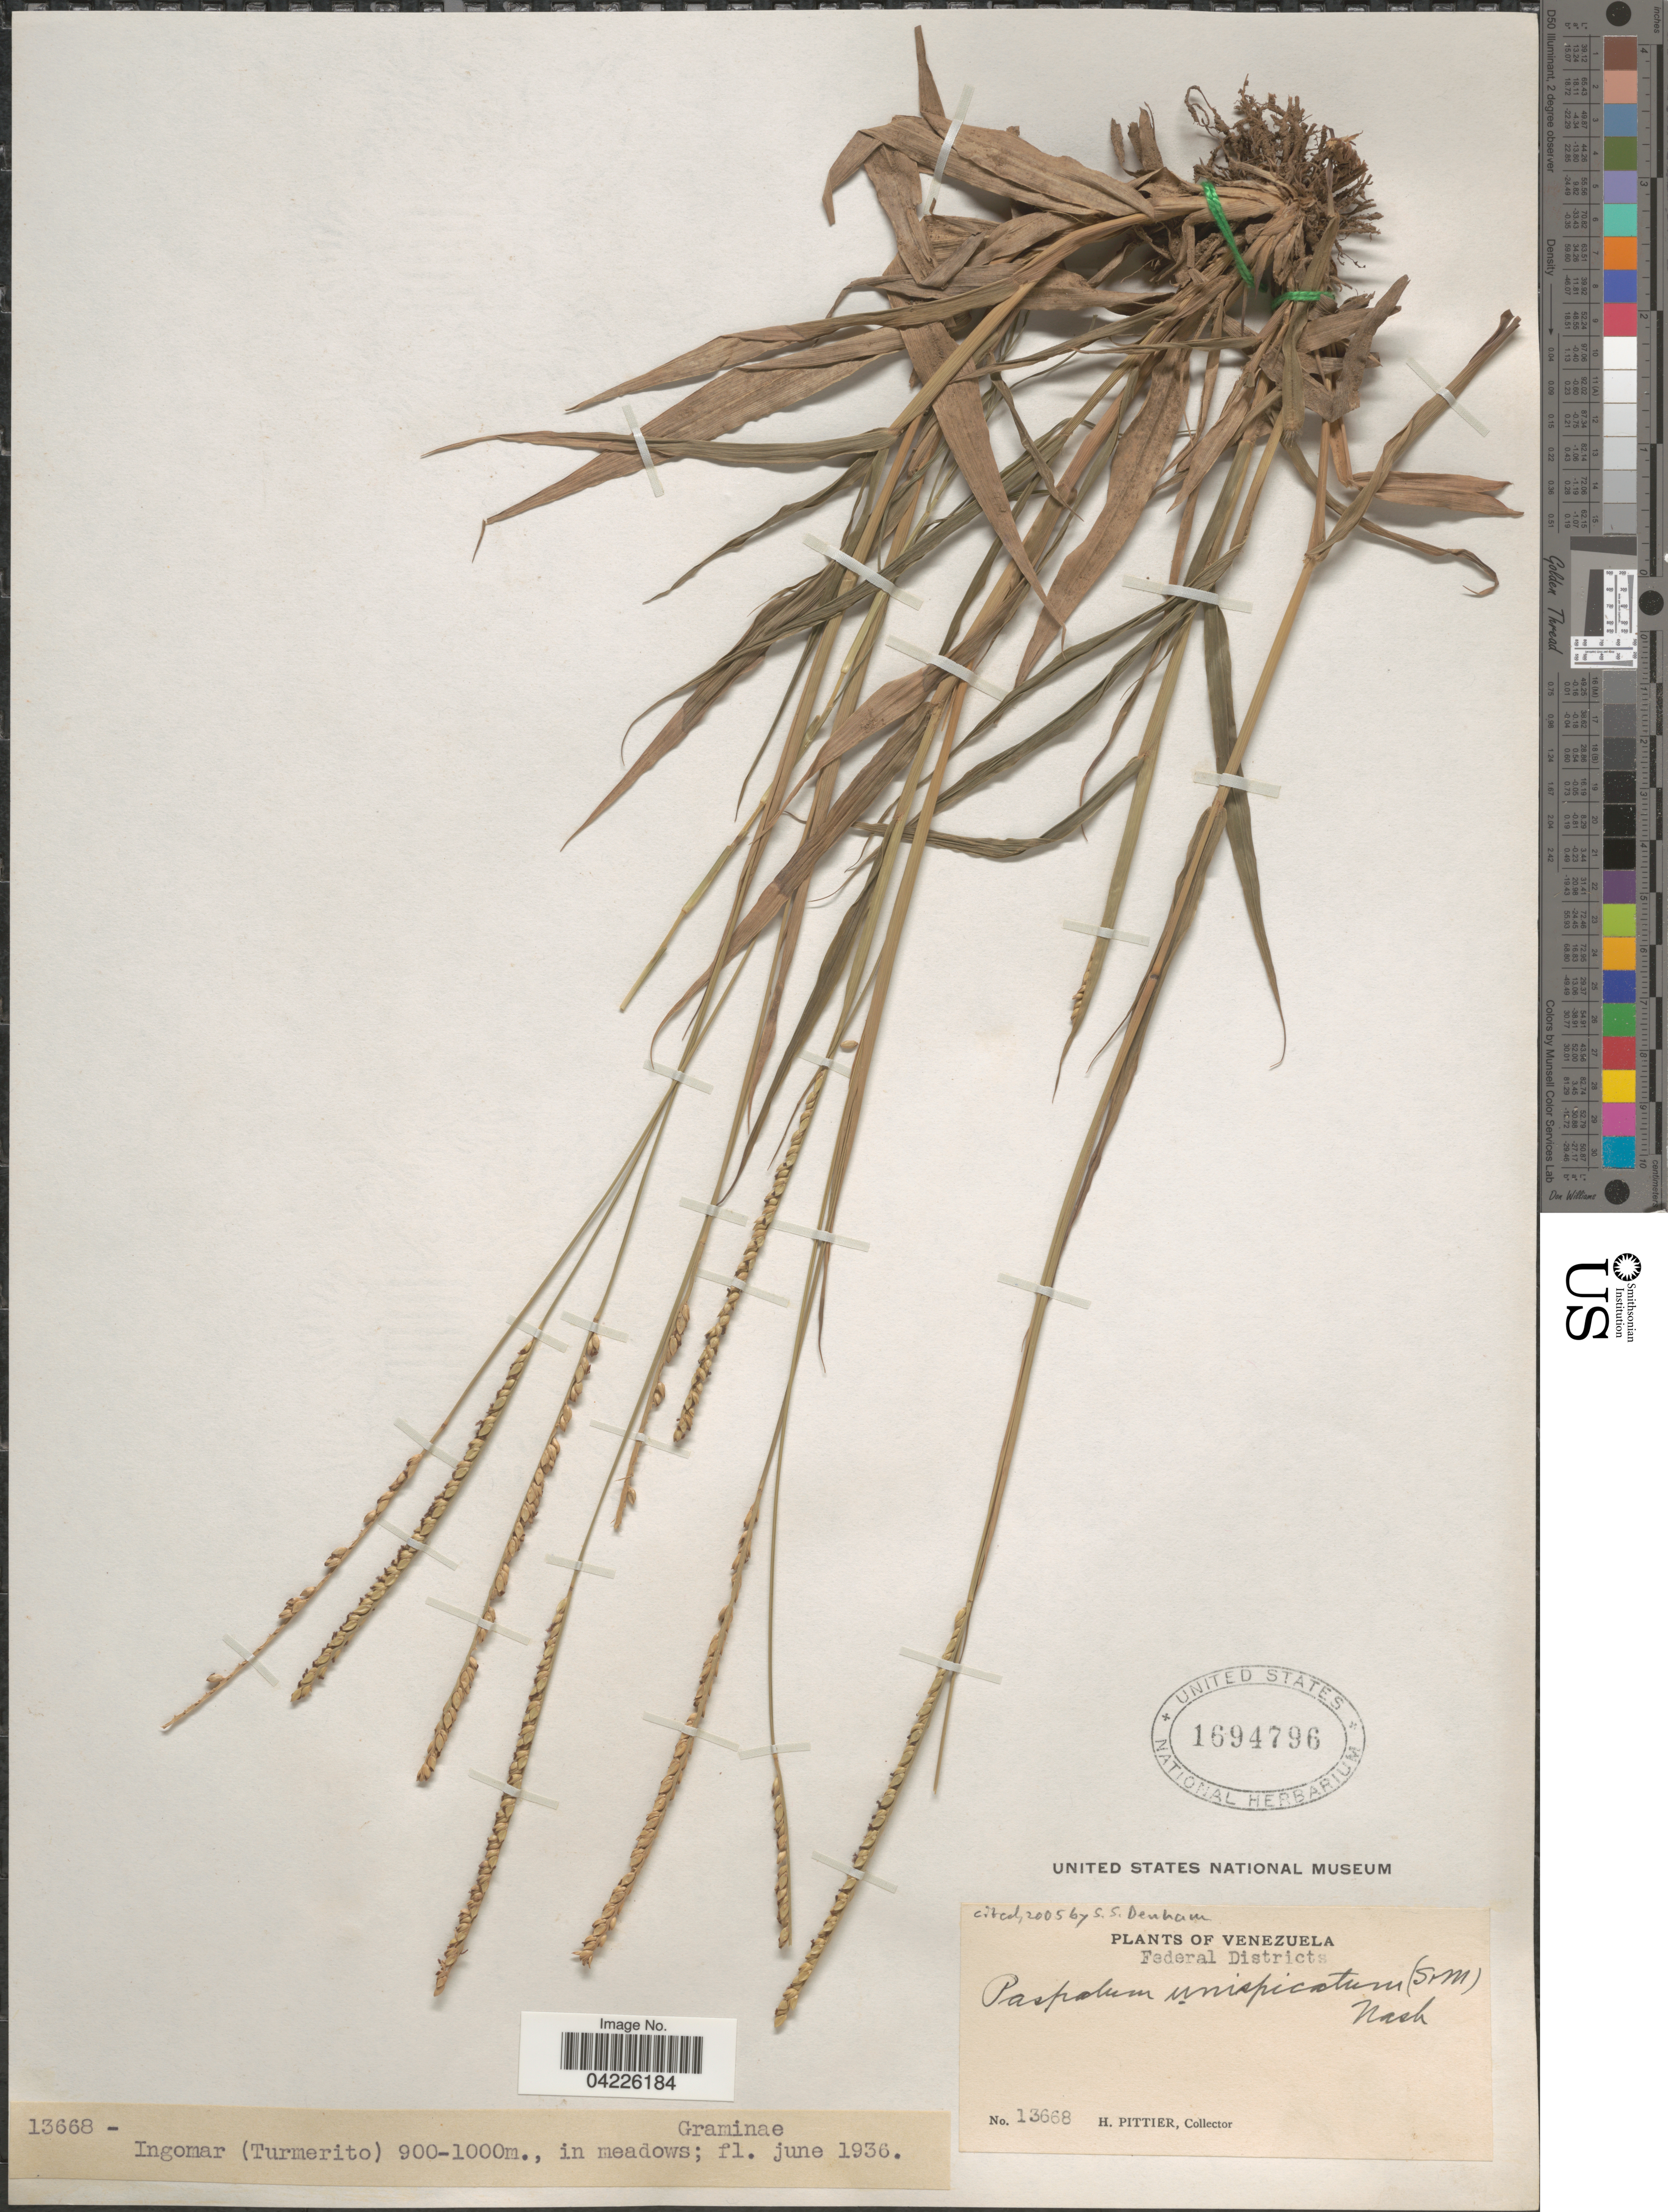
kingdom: Plantae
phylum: Tracheophyta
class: Liliopsida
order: Poales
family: Poaceae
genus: Paspalum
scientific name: Paspalum unispicatum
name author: (Scribn. & Merr.) Nash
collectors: H. F. Pittier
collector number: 13668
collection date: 1936-06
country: Venezuela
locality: Federal Districts. Ingomar (Turmerito).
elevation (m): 900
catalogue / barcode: US 1694796